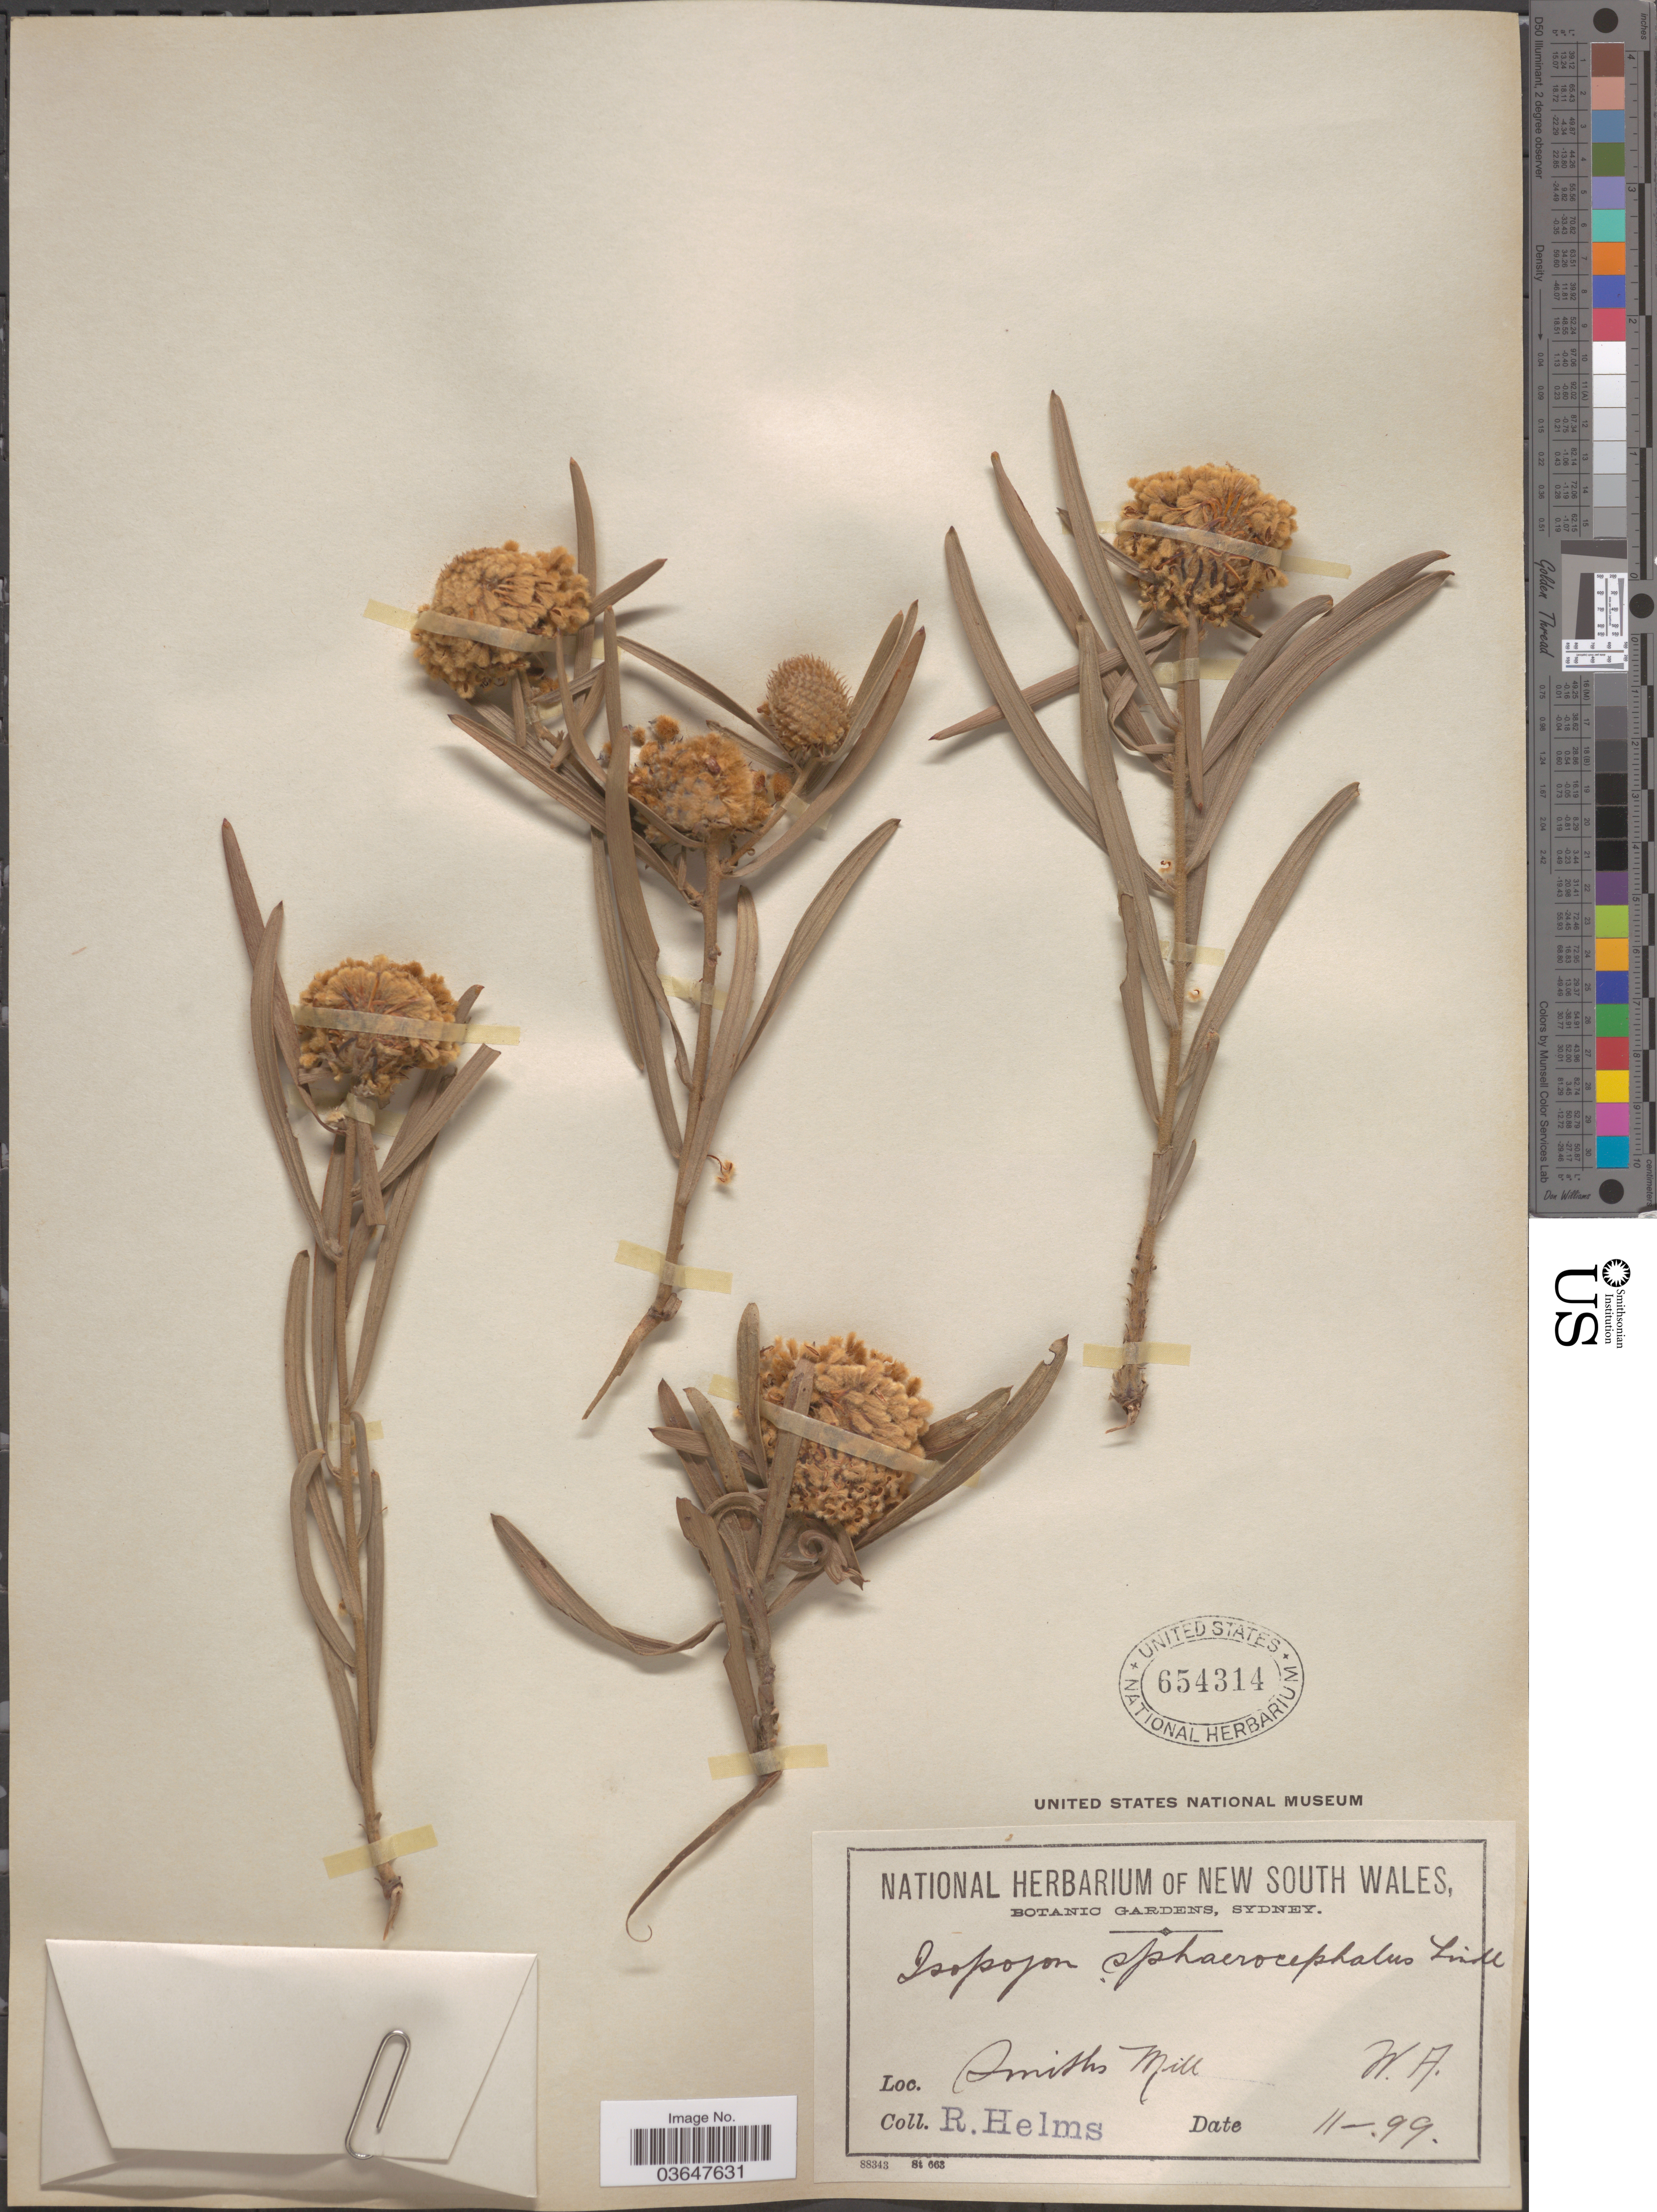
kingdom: Plantae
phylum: Tracheophyta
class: Magnoliopsida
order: Proteales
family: Proteaceae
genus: Isopogon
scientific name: Isopogon sphaerocephalus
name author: Lindl.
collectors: R. Helms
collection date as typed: Transcribed d/m/y: /11/99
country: Australia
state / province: Western Australia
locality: Smiths Mill W.A.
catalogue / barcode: US 654314